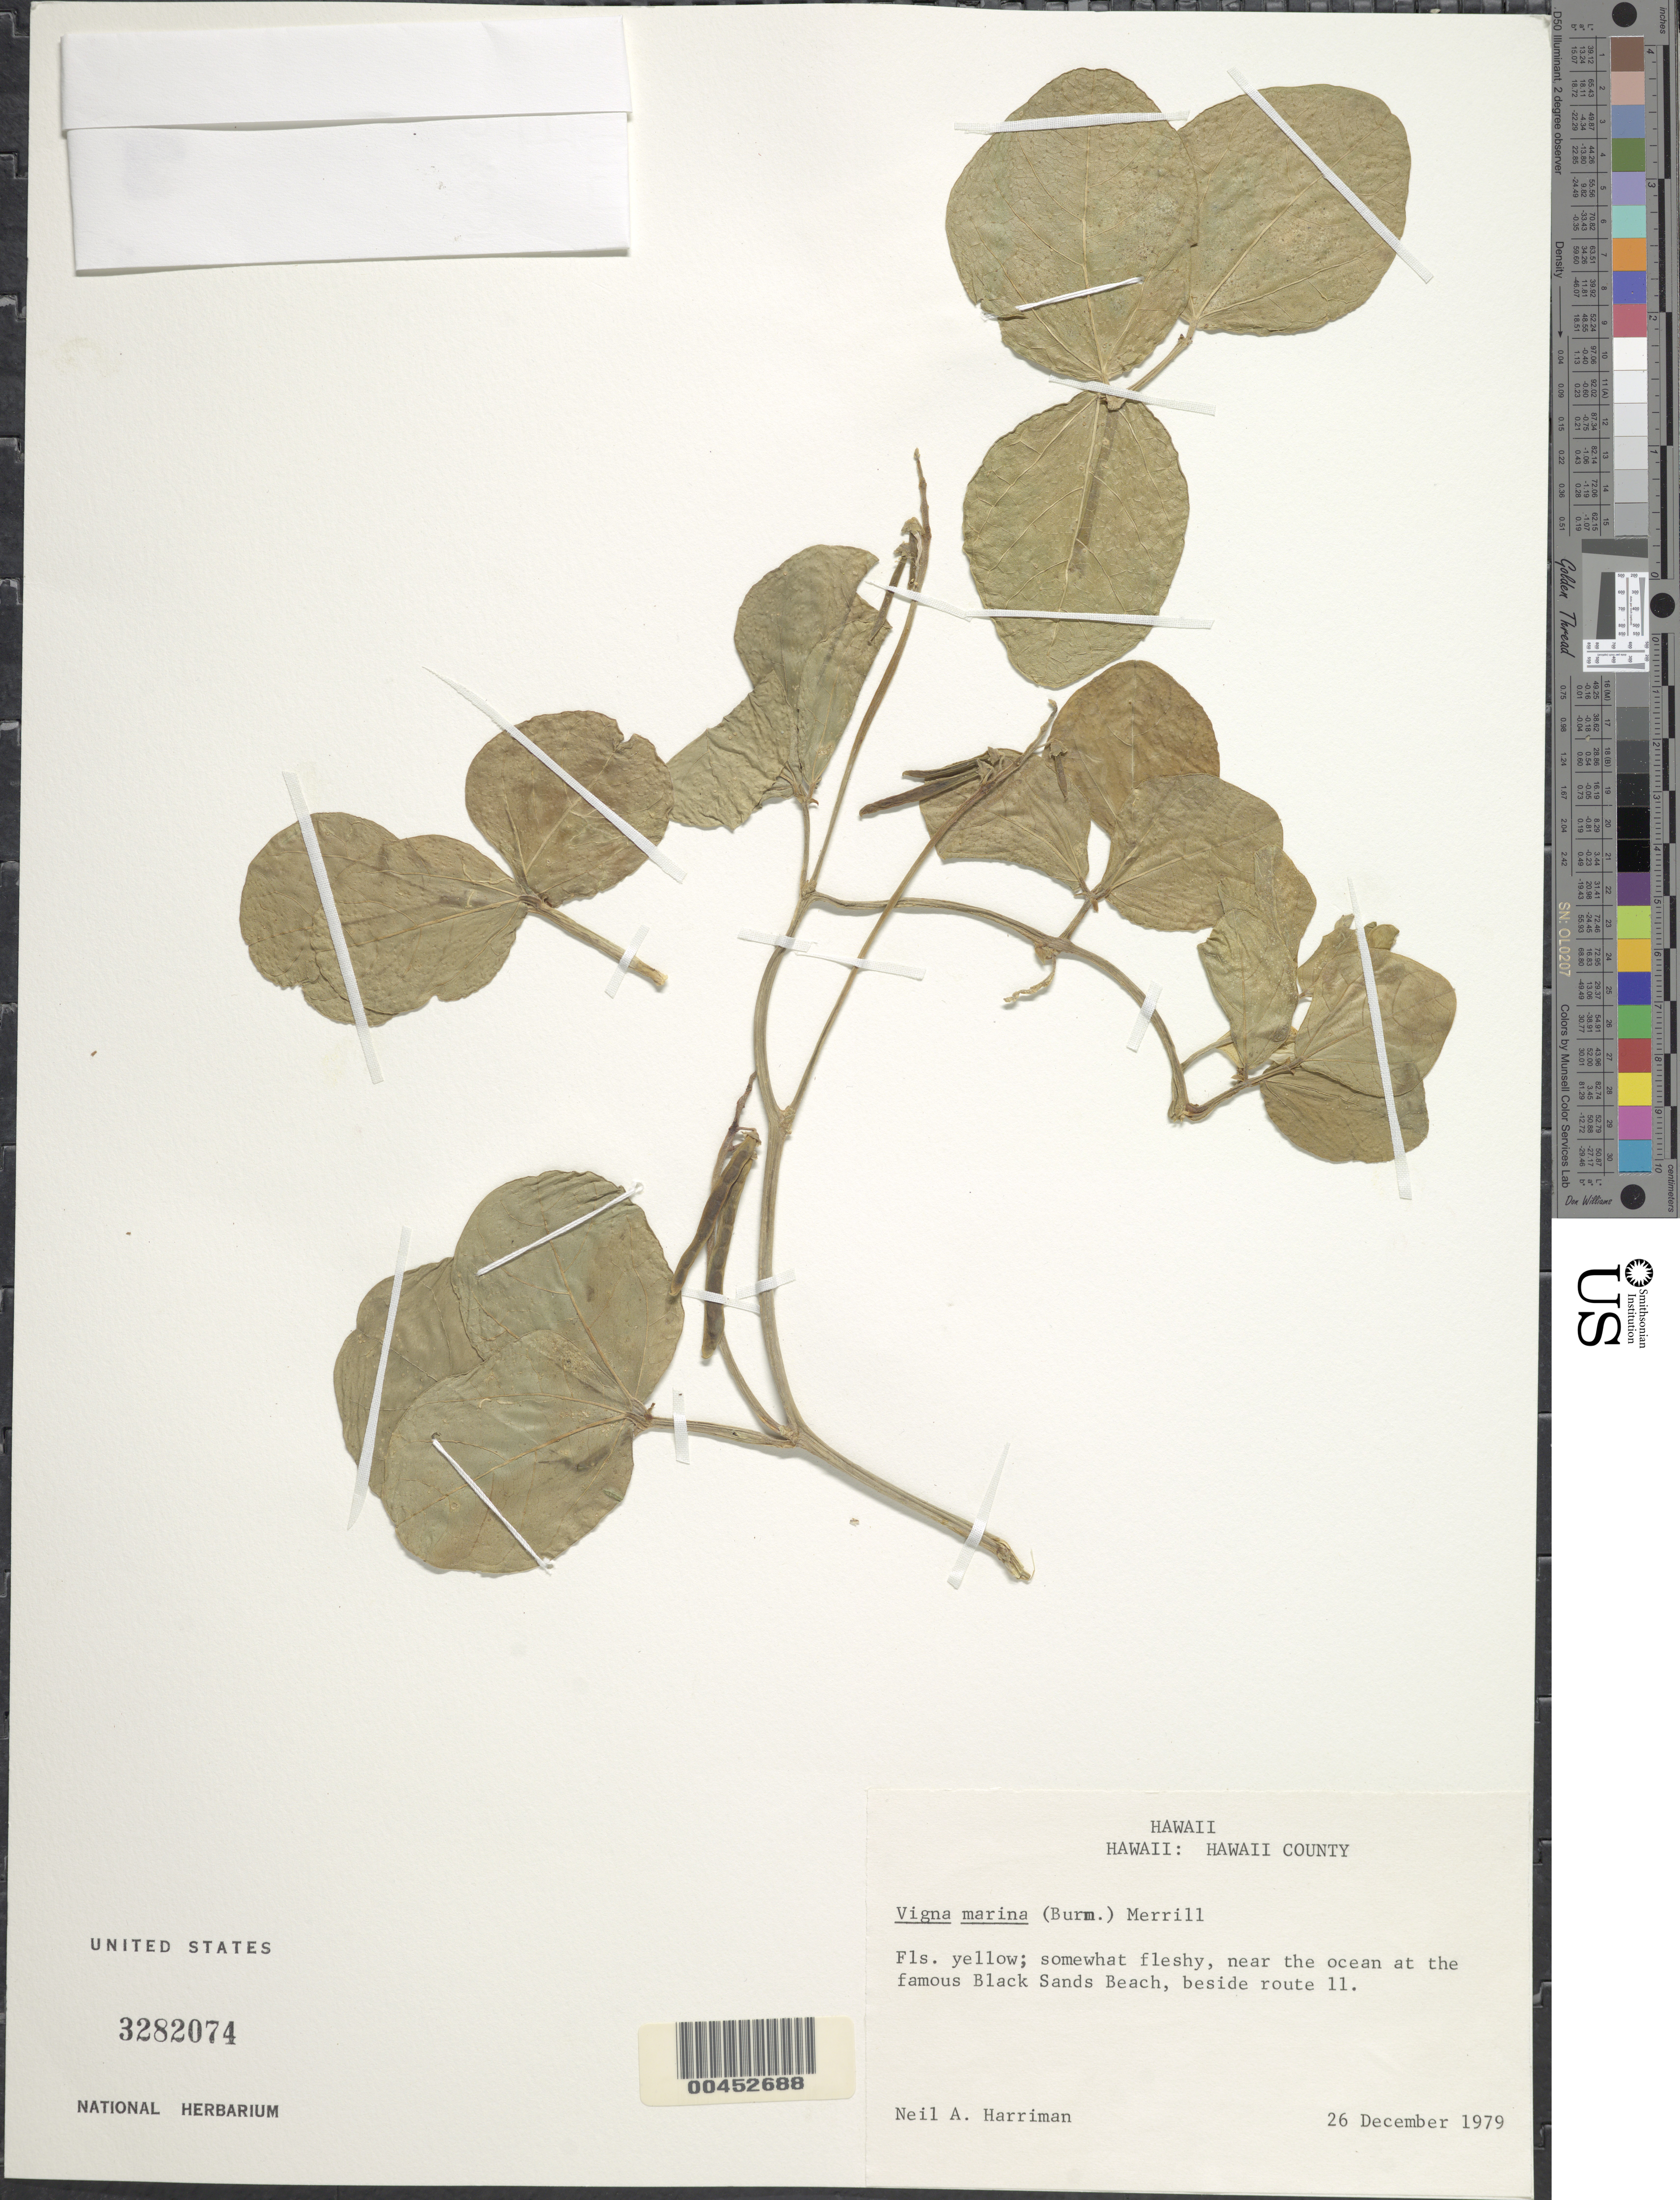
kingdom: Plantae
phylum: Tracheophyta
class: Magnoliopsida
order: Fabales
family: Fabaceae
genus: Vigna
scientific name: Vigna marina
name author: (Burm.) Merr.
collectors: N. A. Harriman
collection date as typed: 26 Dec 1979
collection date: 1979-12-26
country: United States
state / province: Hawaii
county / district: Hawaii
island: Hawaii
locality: Hawaii County, near the ocean at the famous Black Sands Beach, besides route 11.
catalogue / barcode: US 3282074